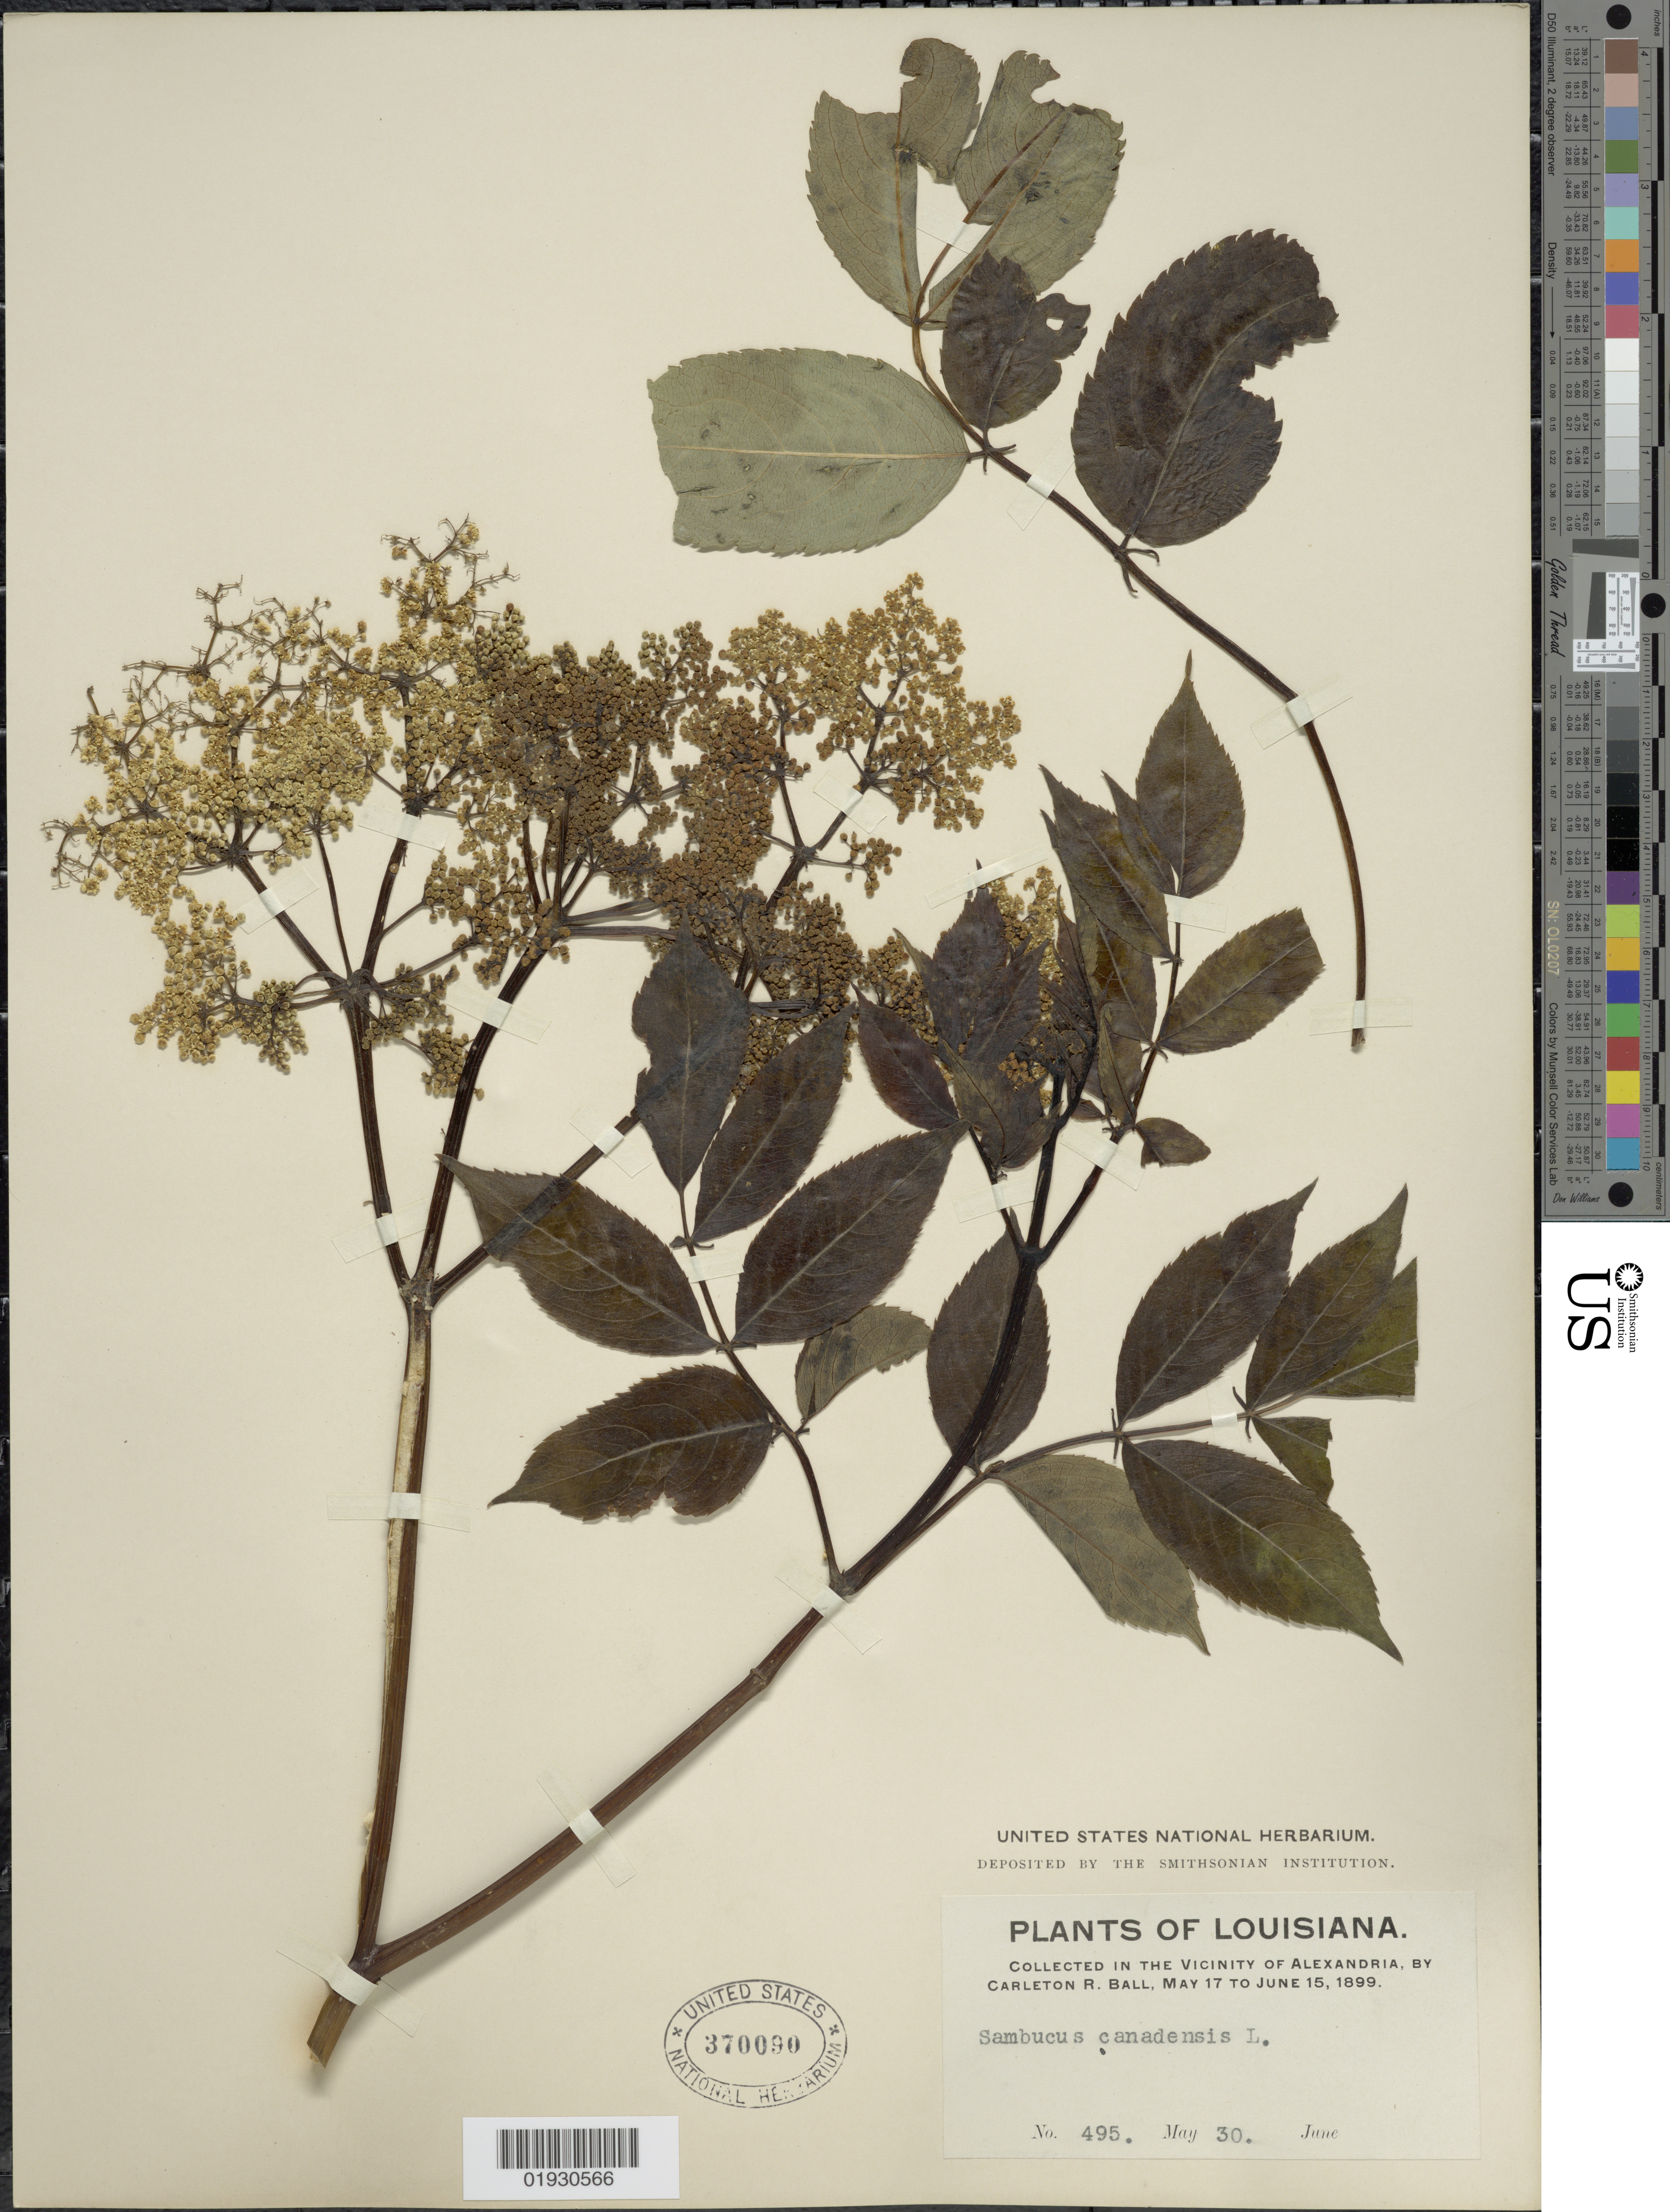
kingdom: Plantae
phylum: Tracheophyta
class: Magnoliopsida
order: Dipsacales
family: Viburnaceae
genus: Sambucus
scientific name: Sambucus canadensis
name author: L.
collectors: R. H. Ball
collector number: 495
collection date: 1899-05-30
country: United States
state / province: Louisiana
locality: The vicinity of Alexandria.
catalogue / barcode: US 370090